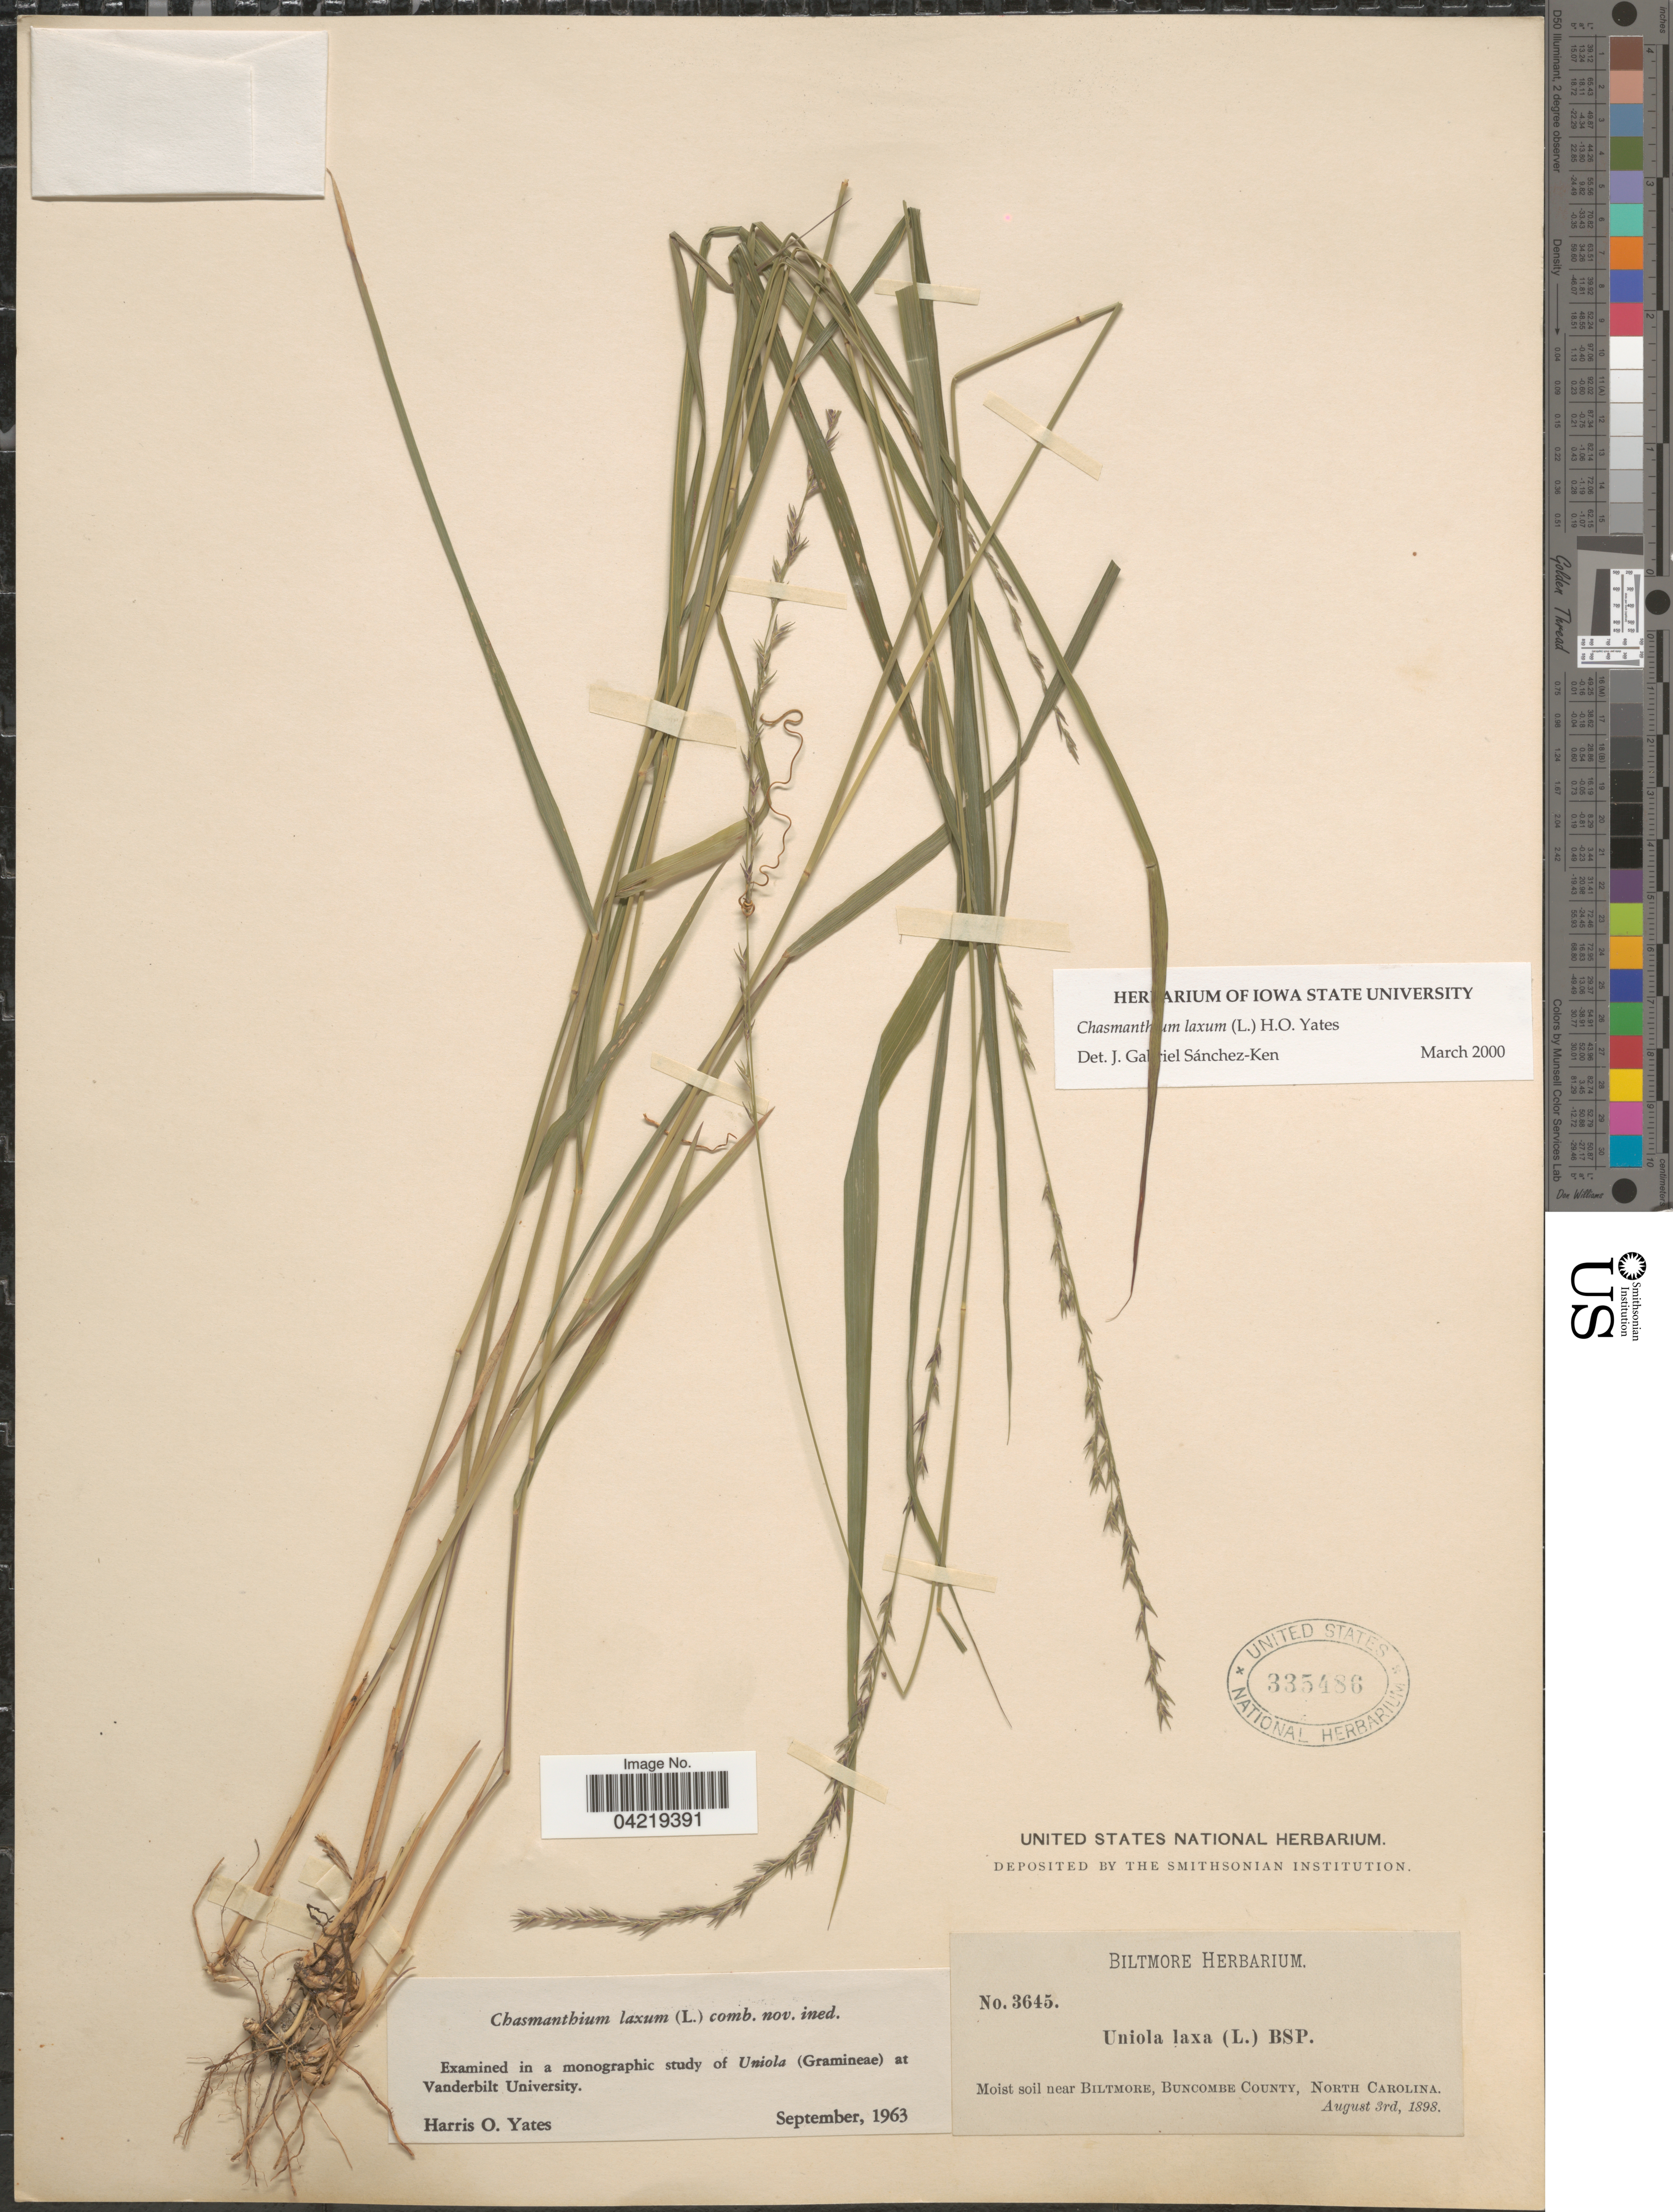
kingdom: Plantae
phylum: Tracheophyta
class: Liliopsida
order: Poales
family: Poaceae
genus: Chasmanthium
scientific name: Chasmanthium laxum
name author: (L.) H.O. Yates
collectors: ex herb. Biltmore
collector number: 3645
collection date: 1898-08-03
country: United States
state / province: North Carolina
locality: Moist soil near Biltmore, Buncombe County.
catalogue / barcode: US 335486